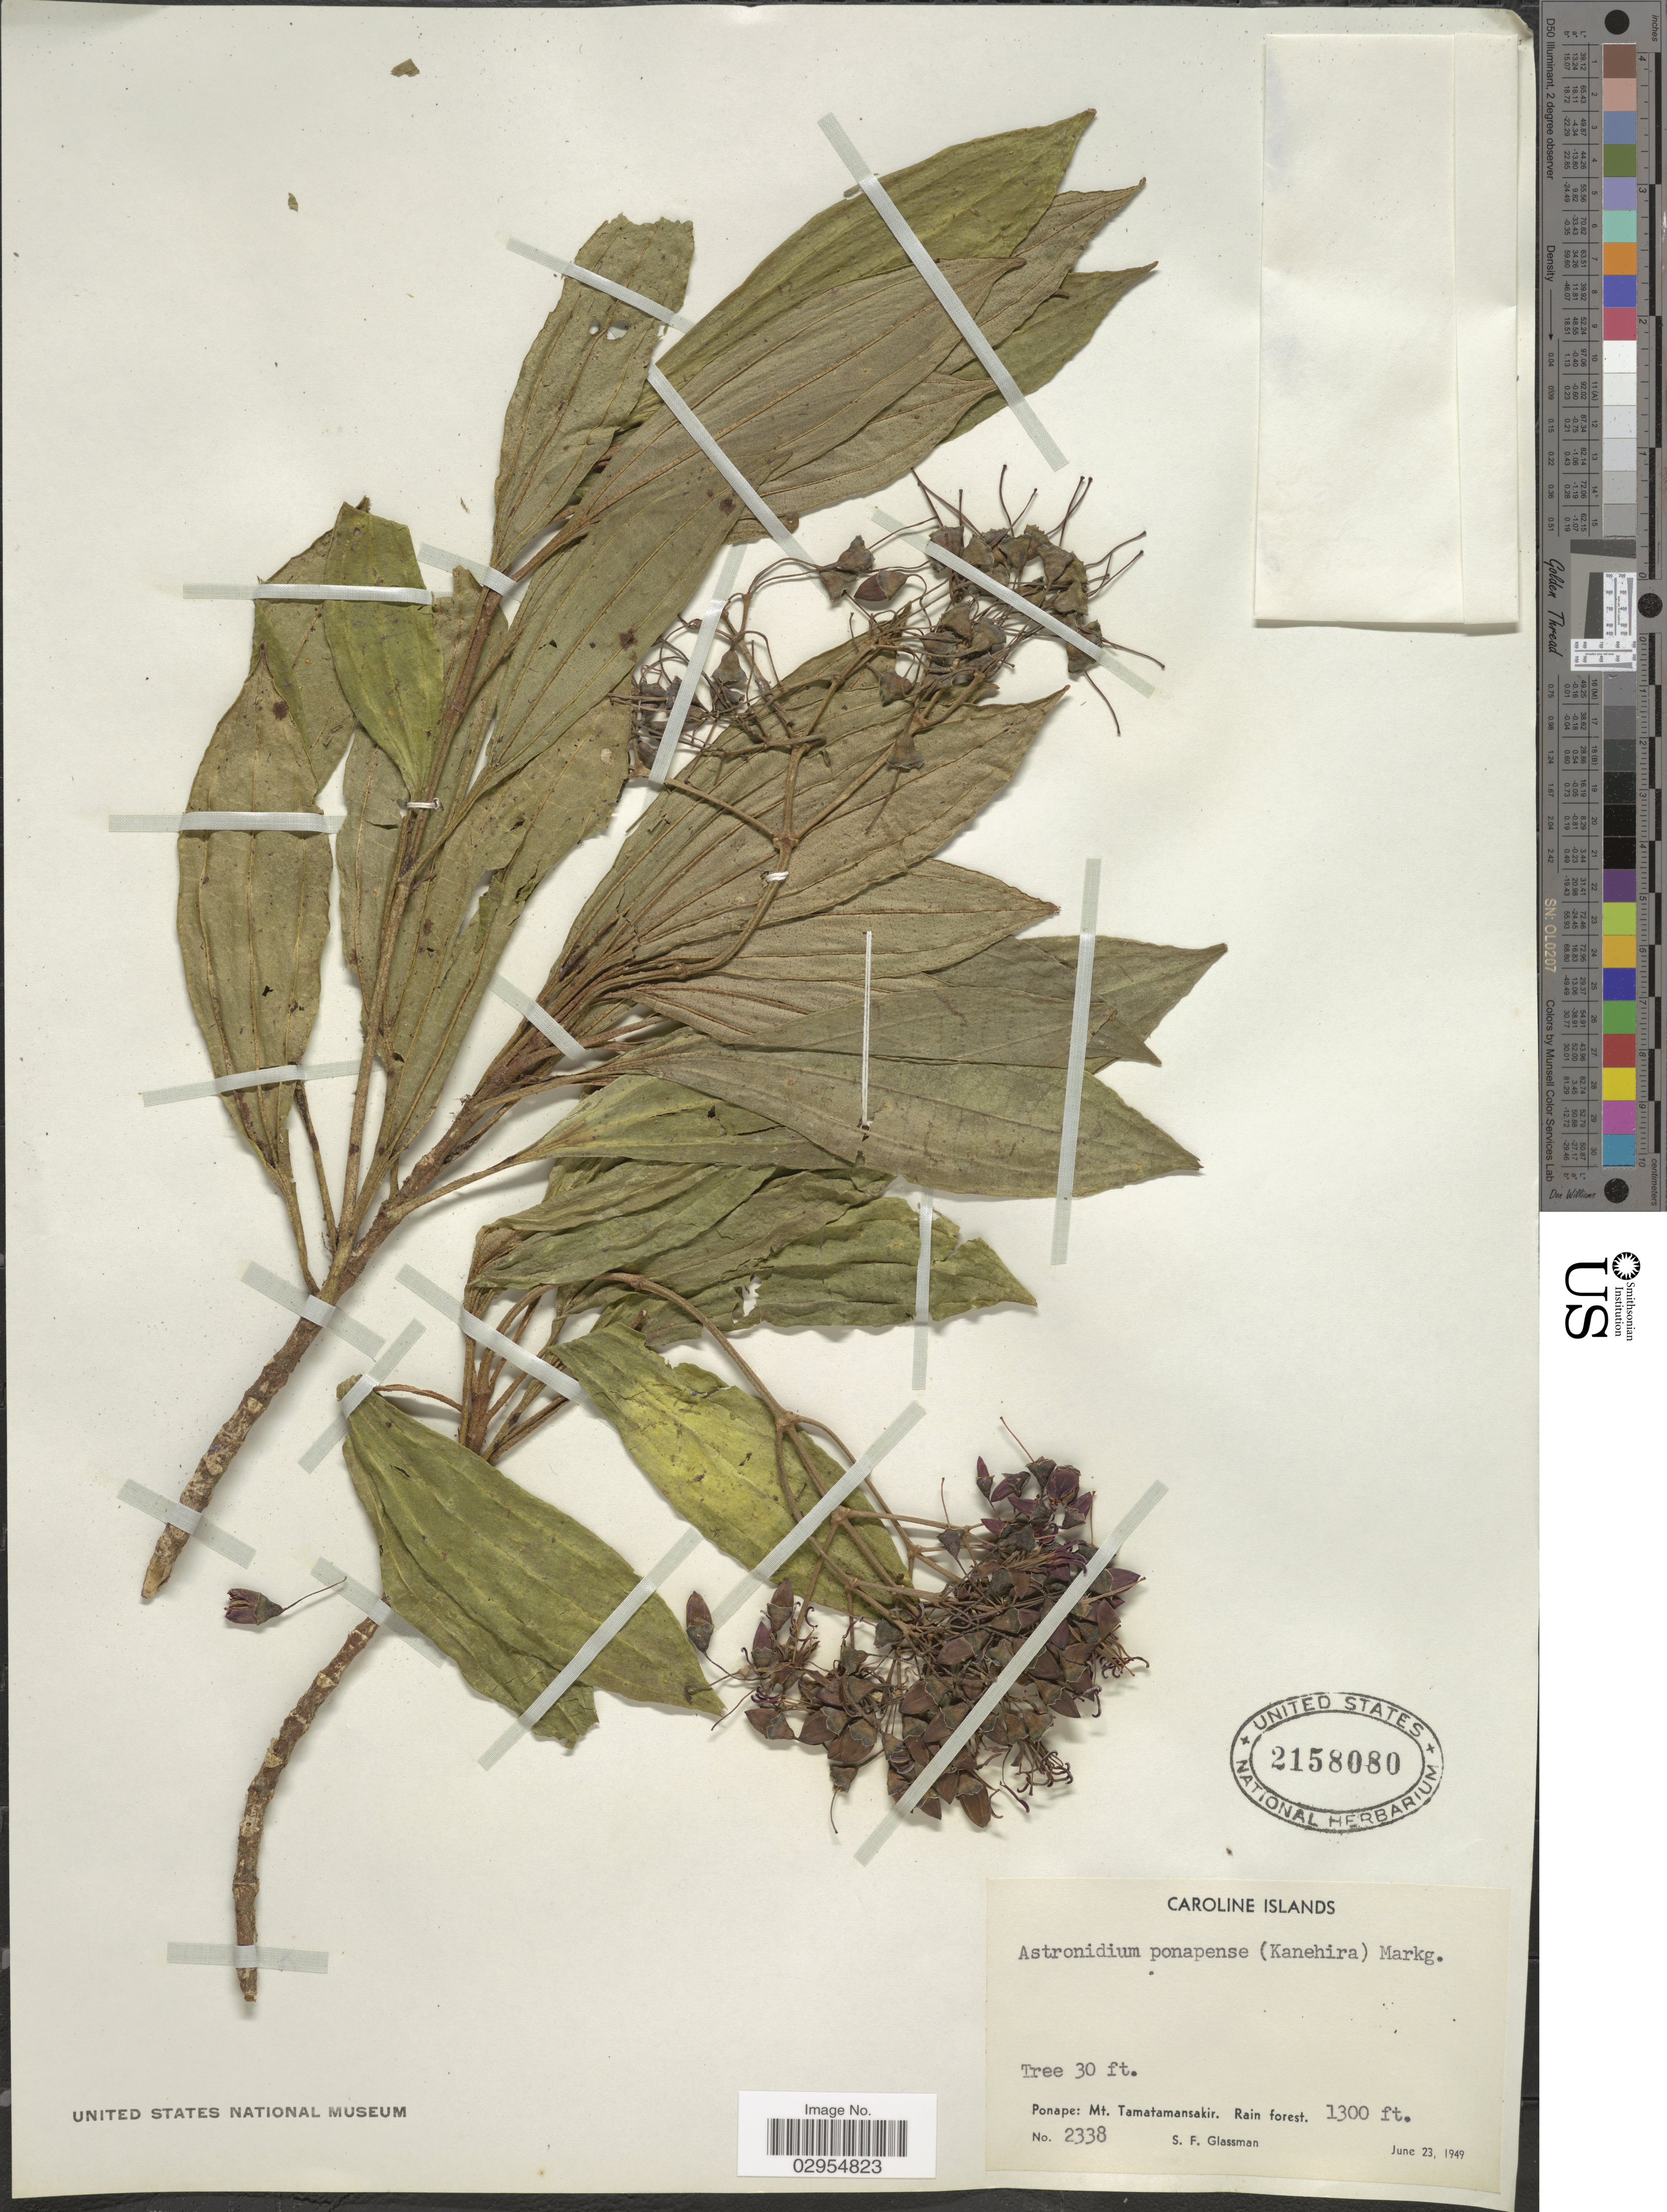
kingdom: Plantae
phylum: Tracheophyta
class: Magnoliopsida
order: Myrtales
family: Melastomataceae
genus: Astronidium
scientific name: Astronidium ponapense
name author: (Kaneh.) Markgr.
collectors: S. F. Glassman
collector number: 2338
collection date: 1949-06-23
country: Micronesia, Federated States of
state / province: Pohnpei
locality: Caroline Islands. Ponape: Mt. Tamatamansakir.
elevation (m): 396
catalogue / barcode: US 2158080